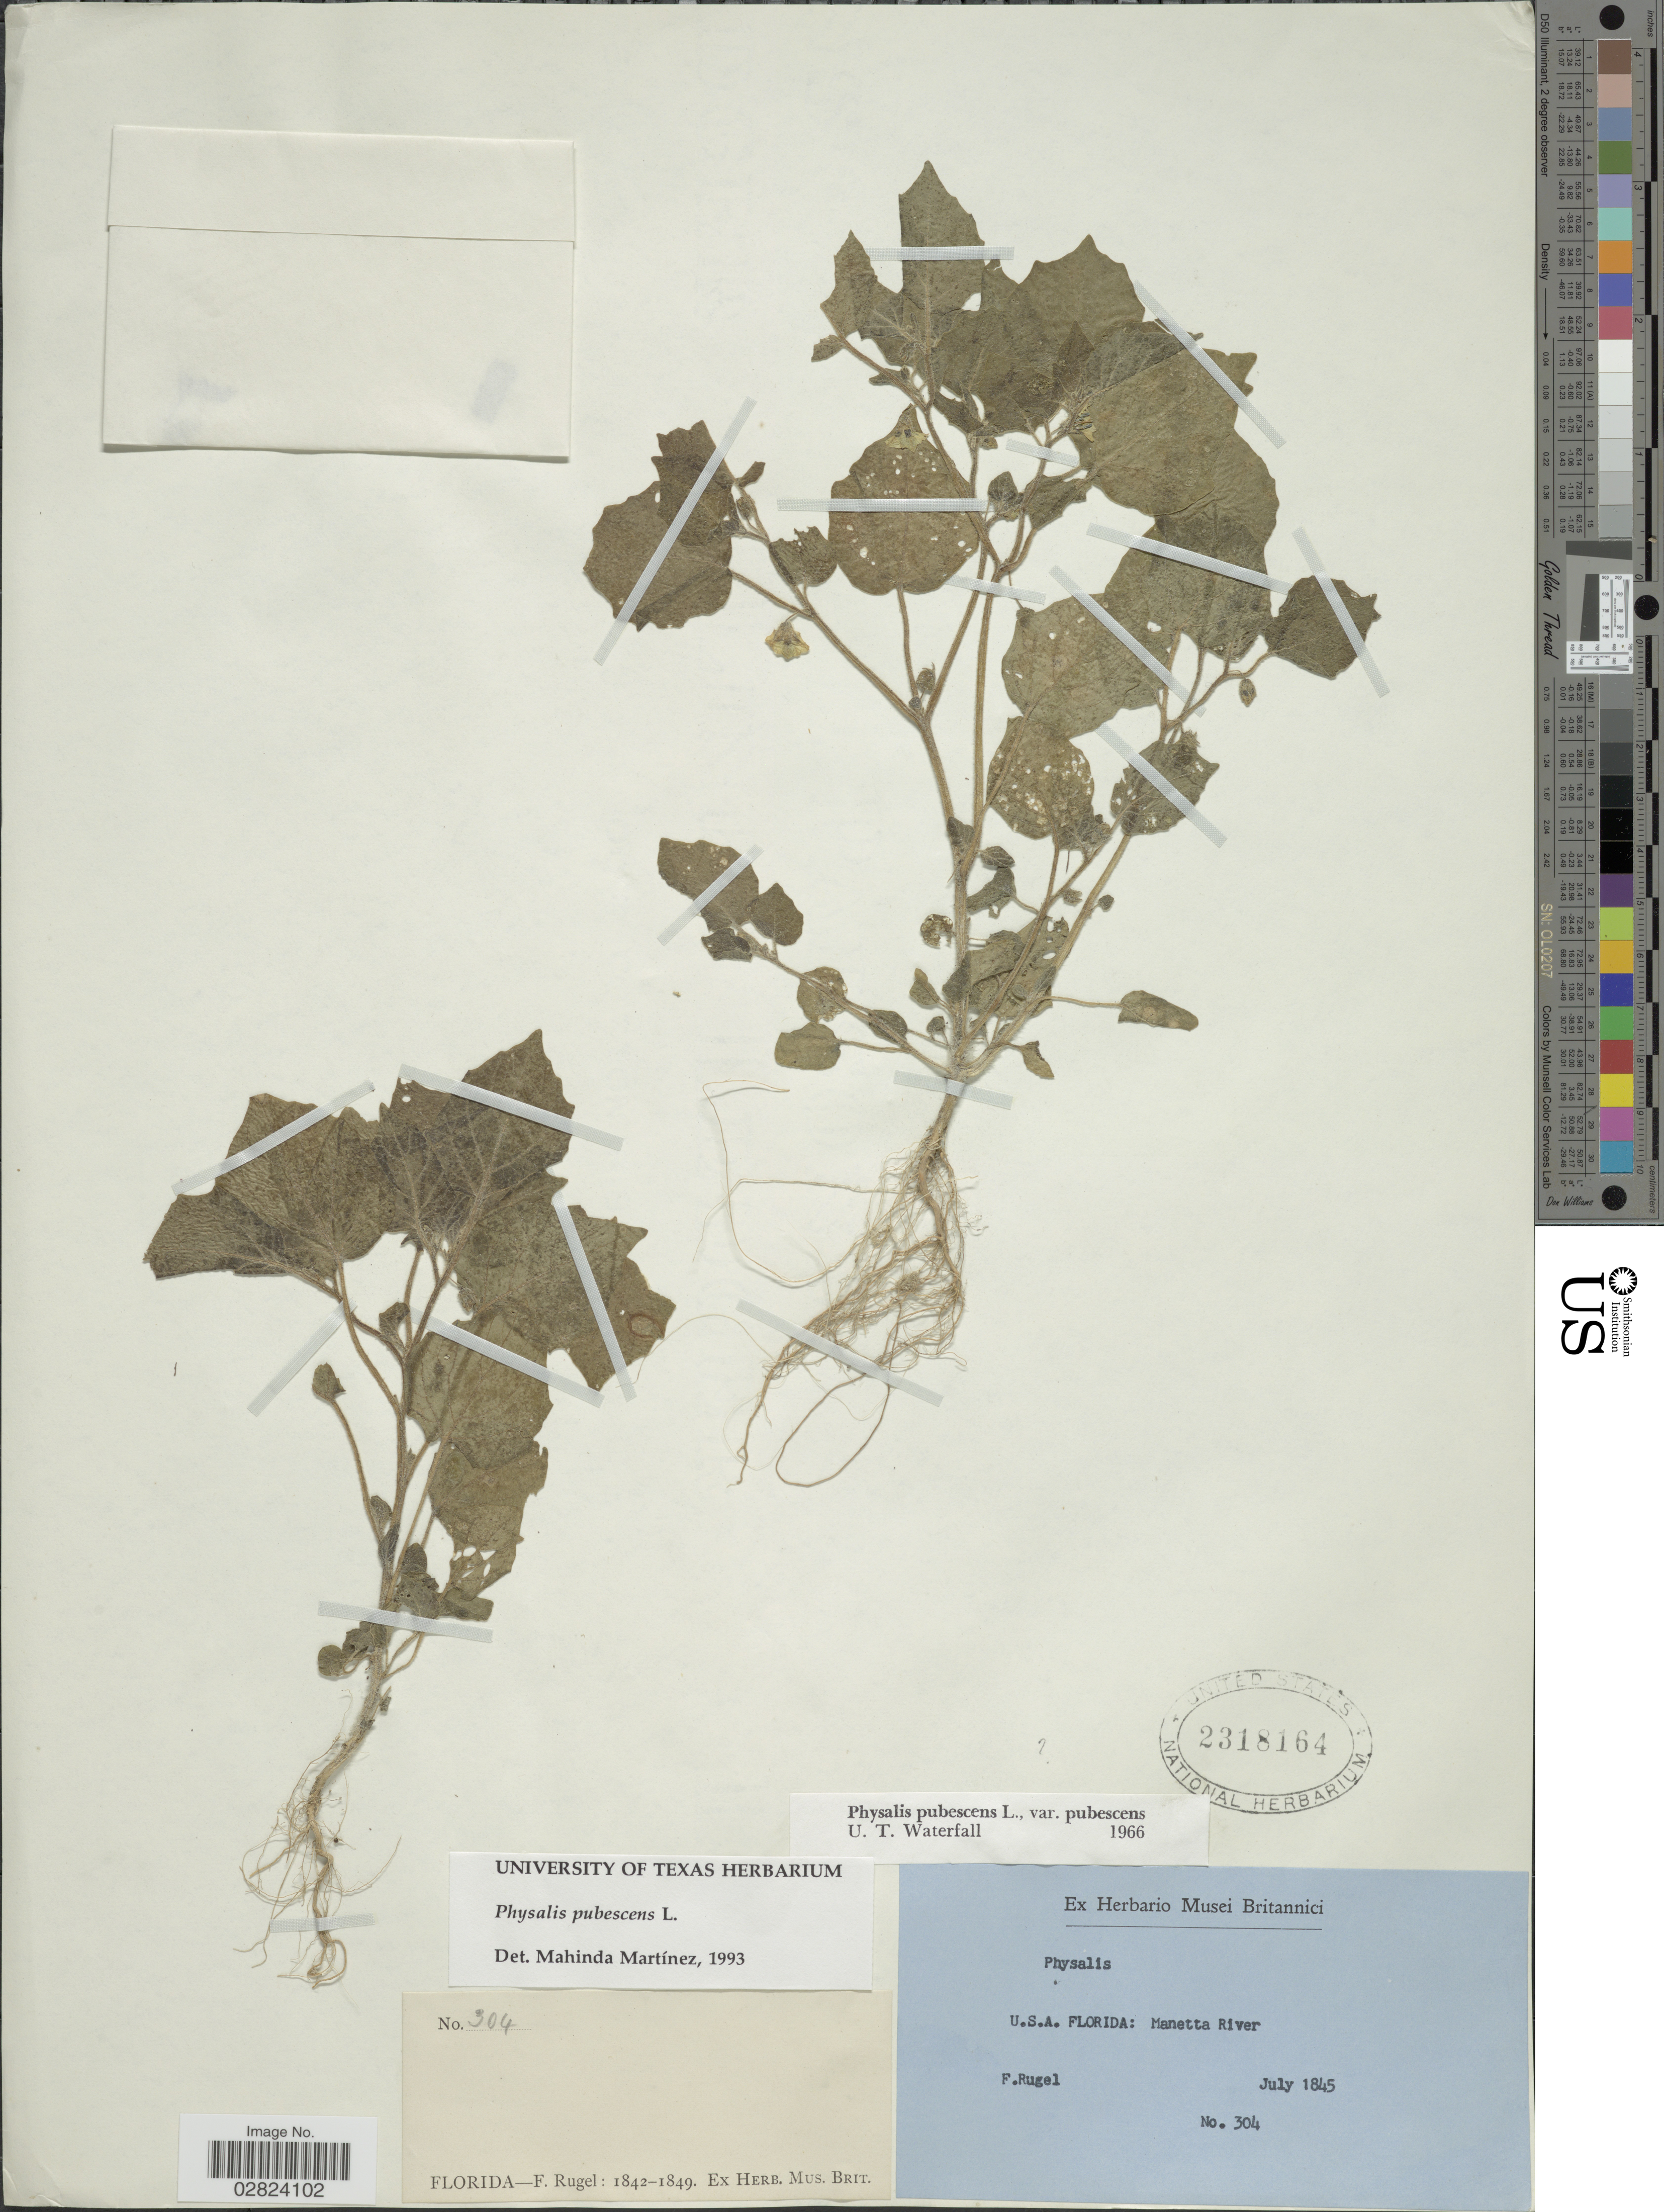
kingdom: Plantae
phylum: Tracheophyta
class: Magnoliopsida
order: Solanales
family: Solanaceae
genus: Physalis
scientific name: Physalis pubescens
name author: L.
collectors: F. Rugel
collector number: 304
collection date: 1845-07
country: United States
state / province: Florida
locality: Manetta River.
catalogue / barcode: US 2318164